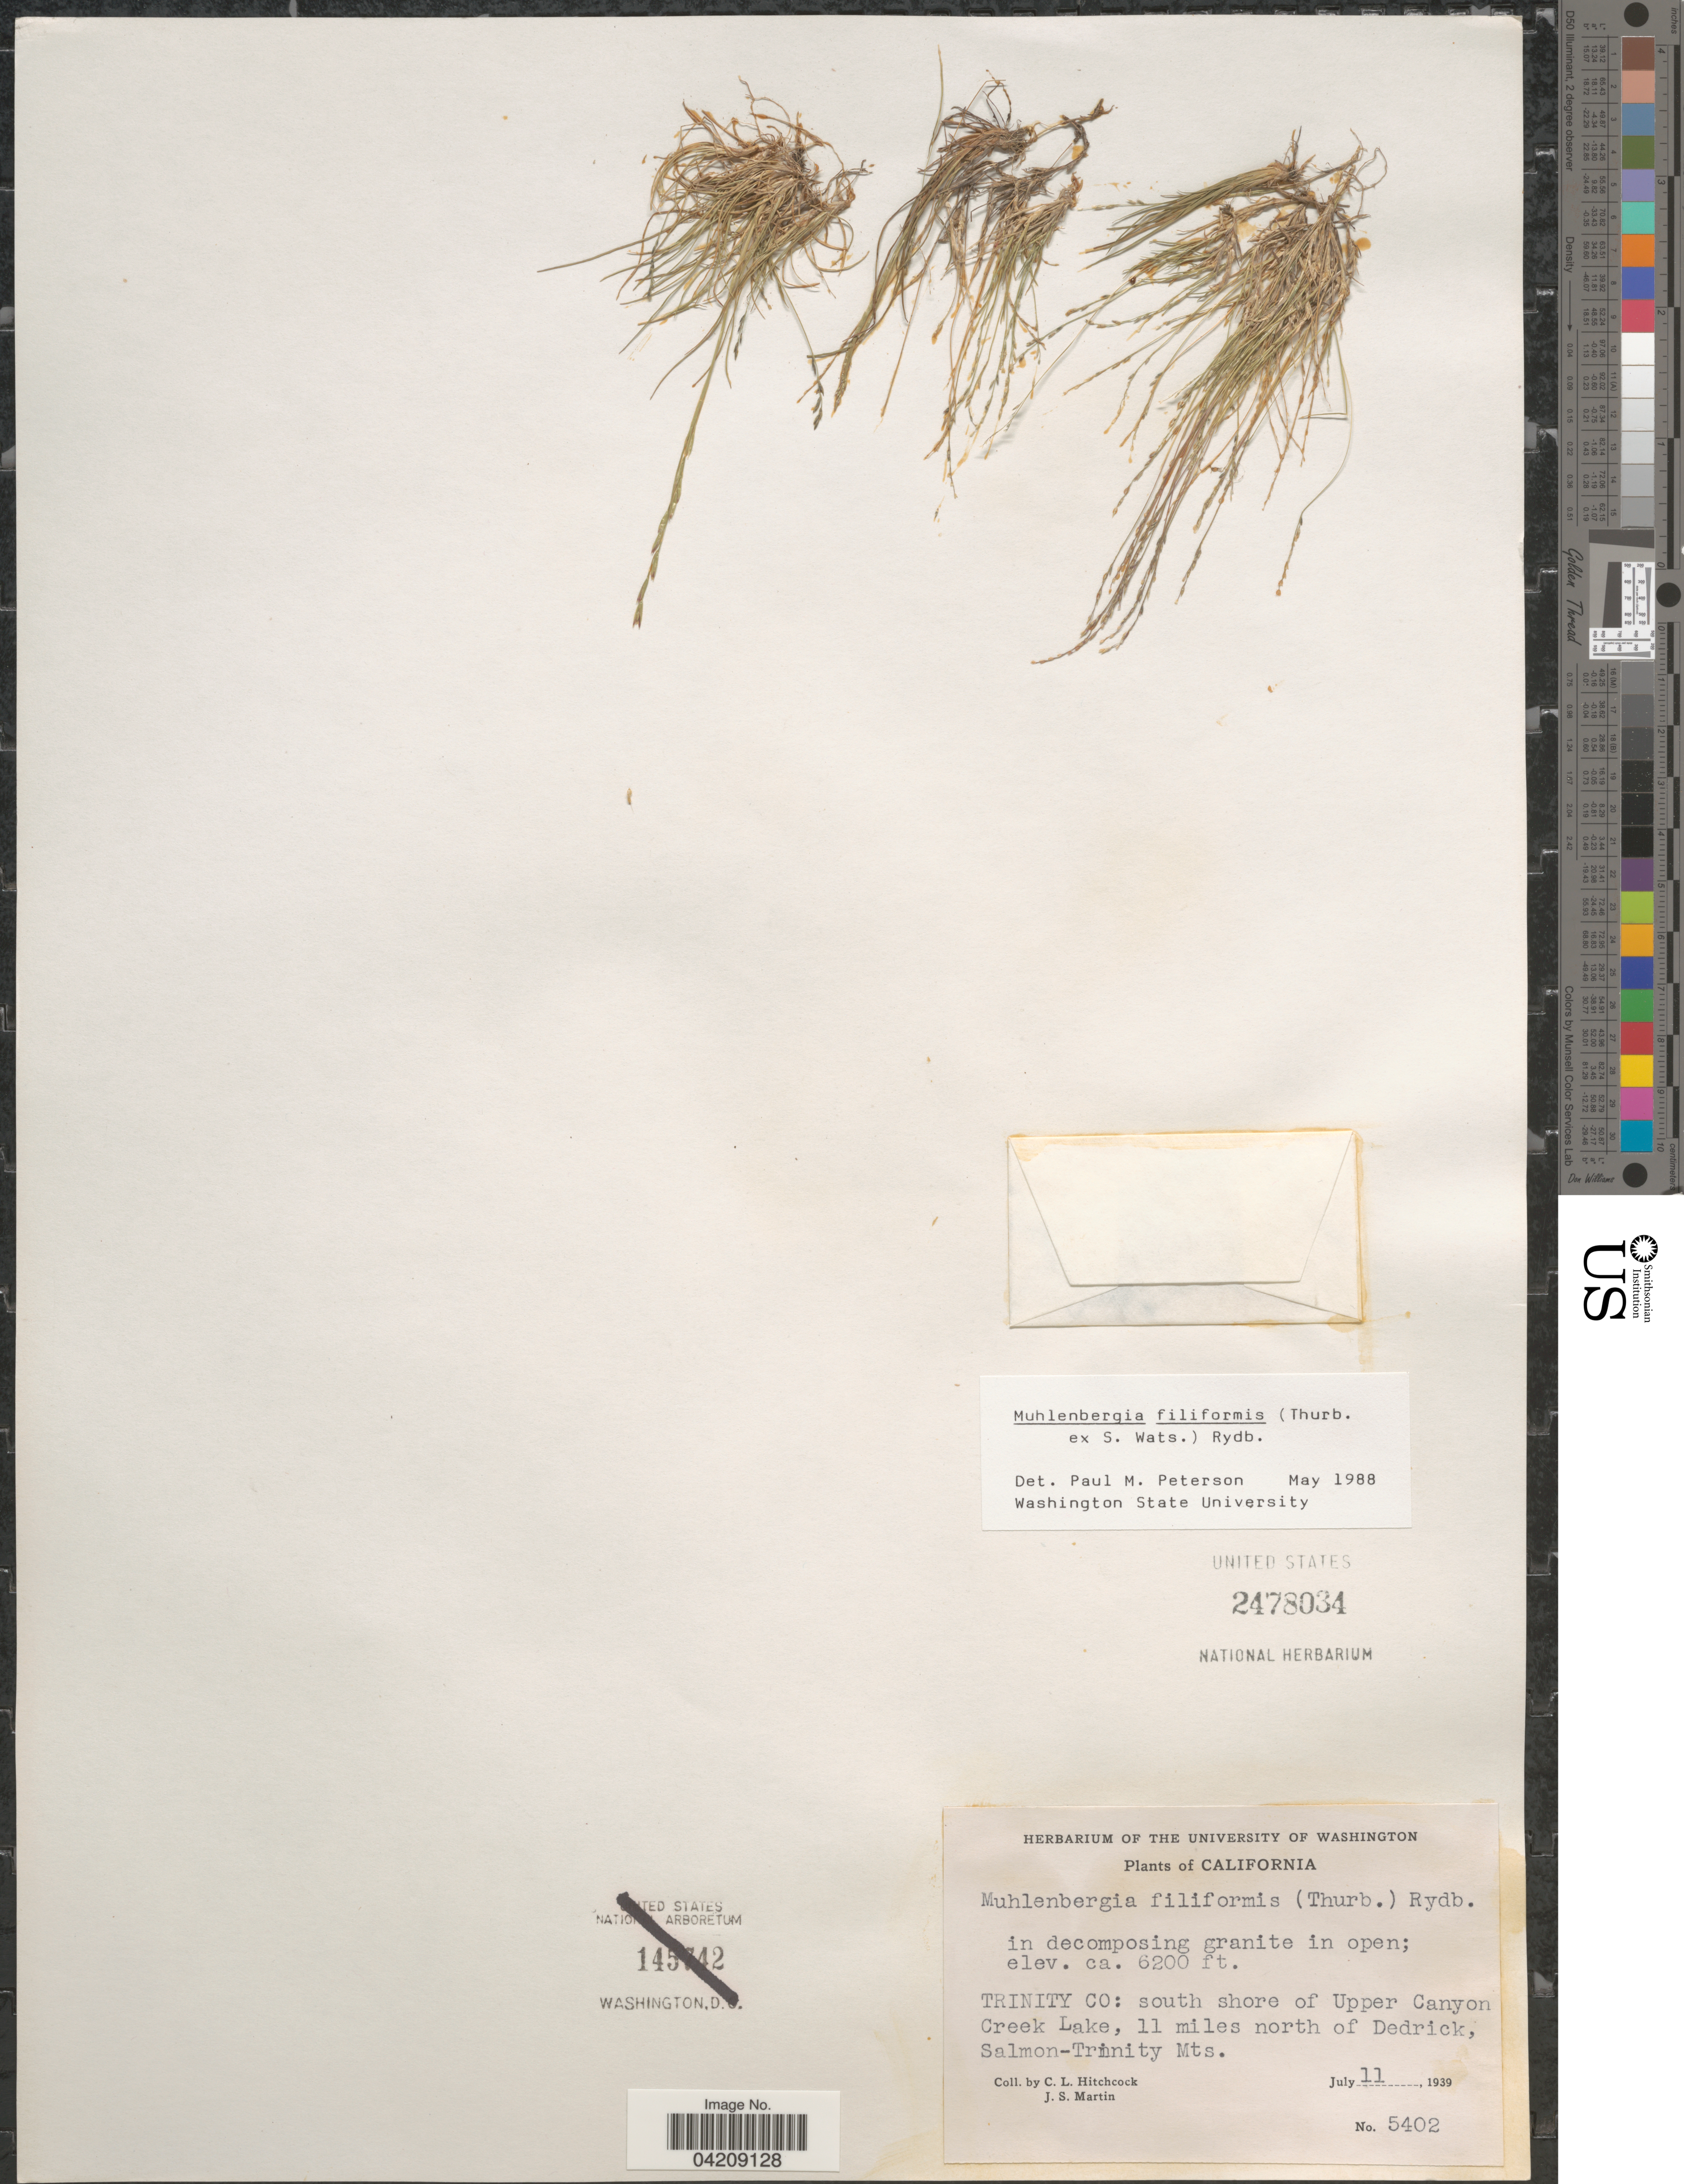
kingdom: Plantae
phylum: Tracheophyta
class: Liliopsida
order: Poales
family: Poaceae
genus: Muhlenbergia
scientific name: Muhlenbergia filiformis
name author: (Thurb. ex S. Watson) Rydb.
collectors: C. L. Hitchcock & J. S. Martin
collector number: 5402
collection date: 1939-07-11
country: United States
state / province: California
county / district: Trinity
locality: Trinity Co: south shore of Upper Canyon Creek Lake, 11 miles north of Dedrick, Salmon-Trinity Mts.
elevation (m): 1890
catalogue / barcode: US 2478034